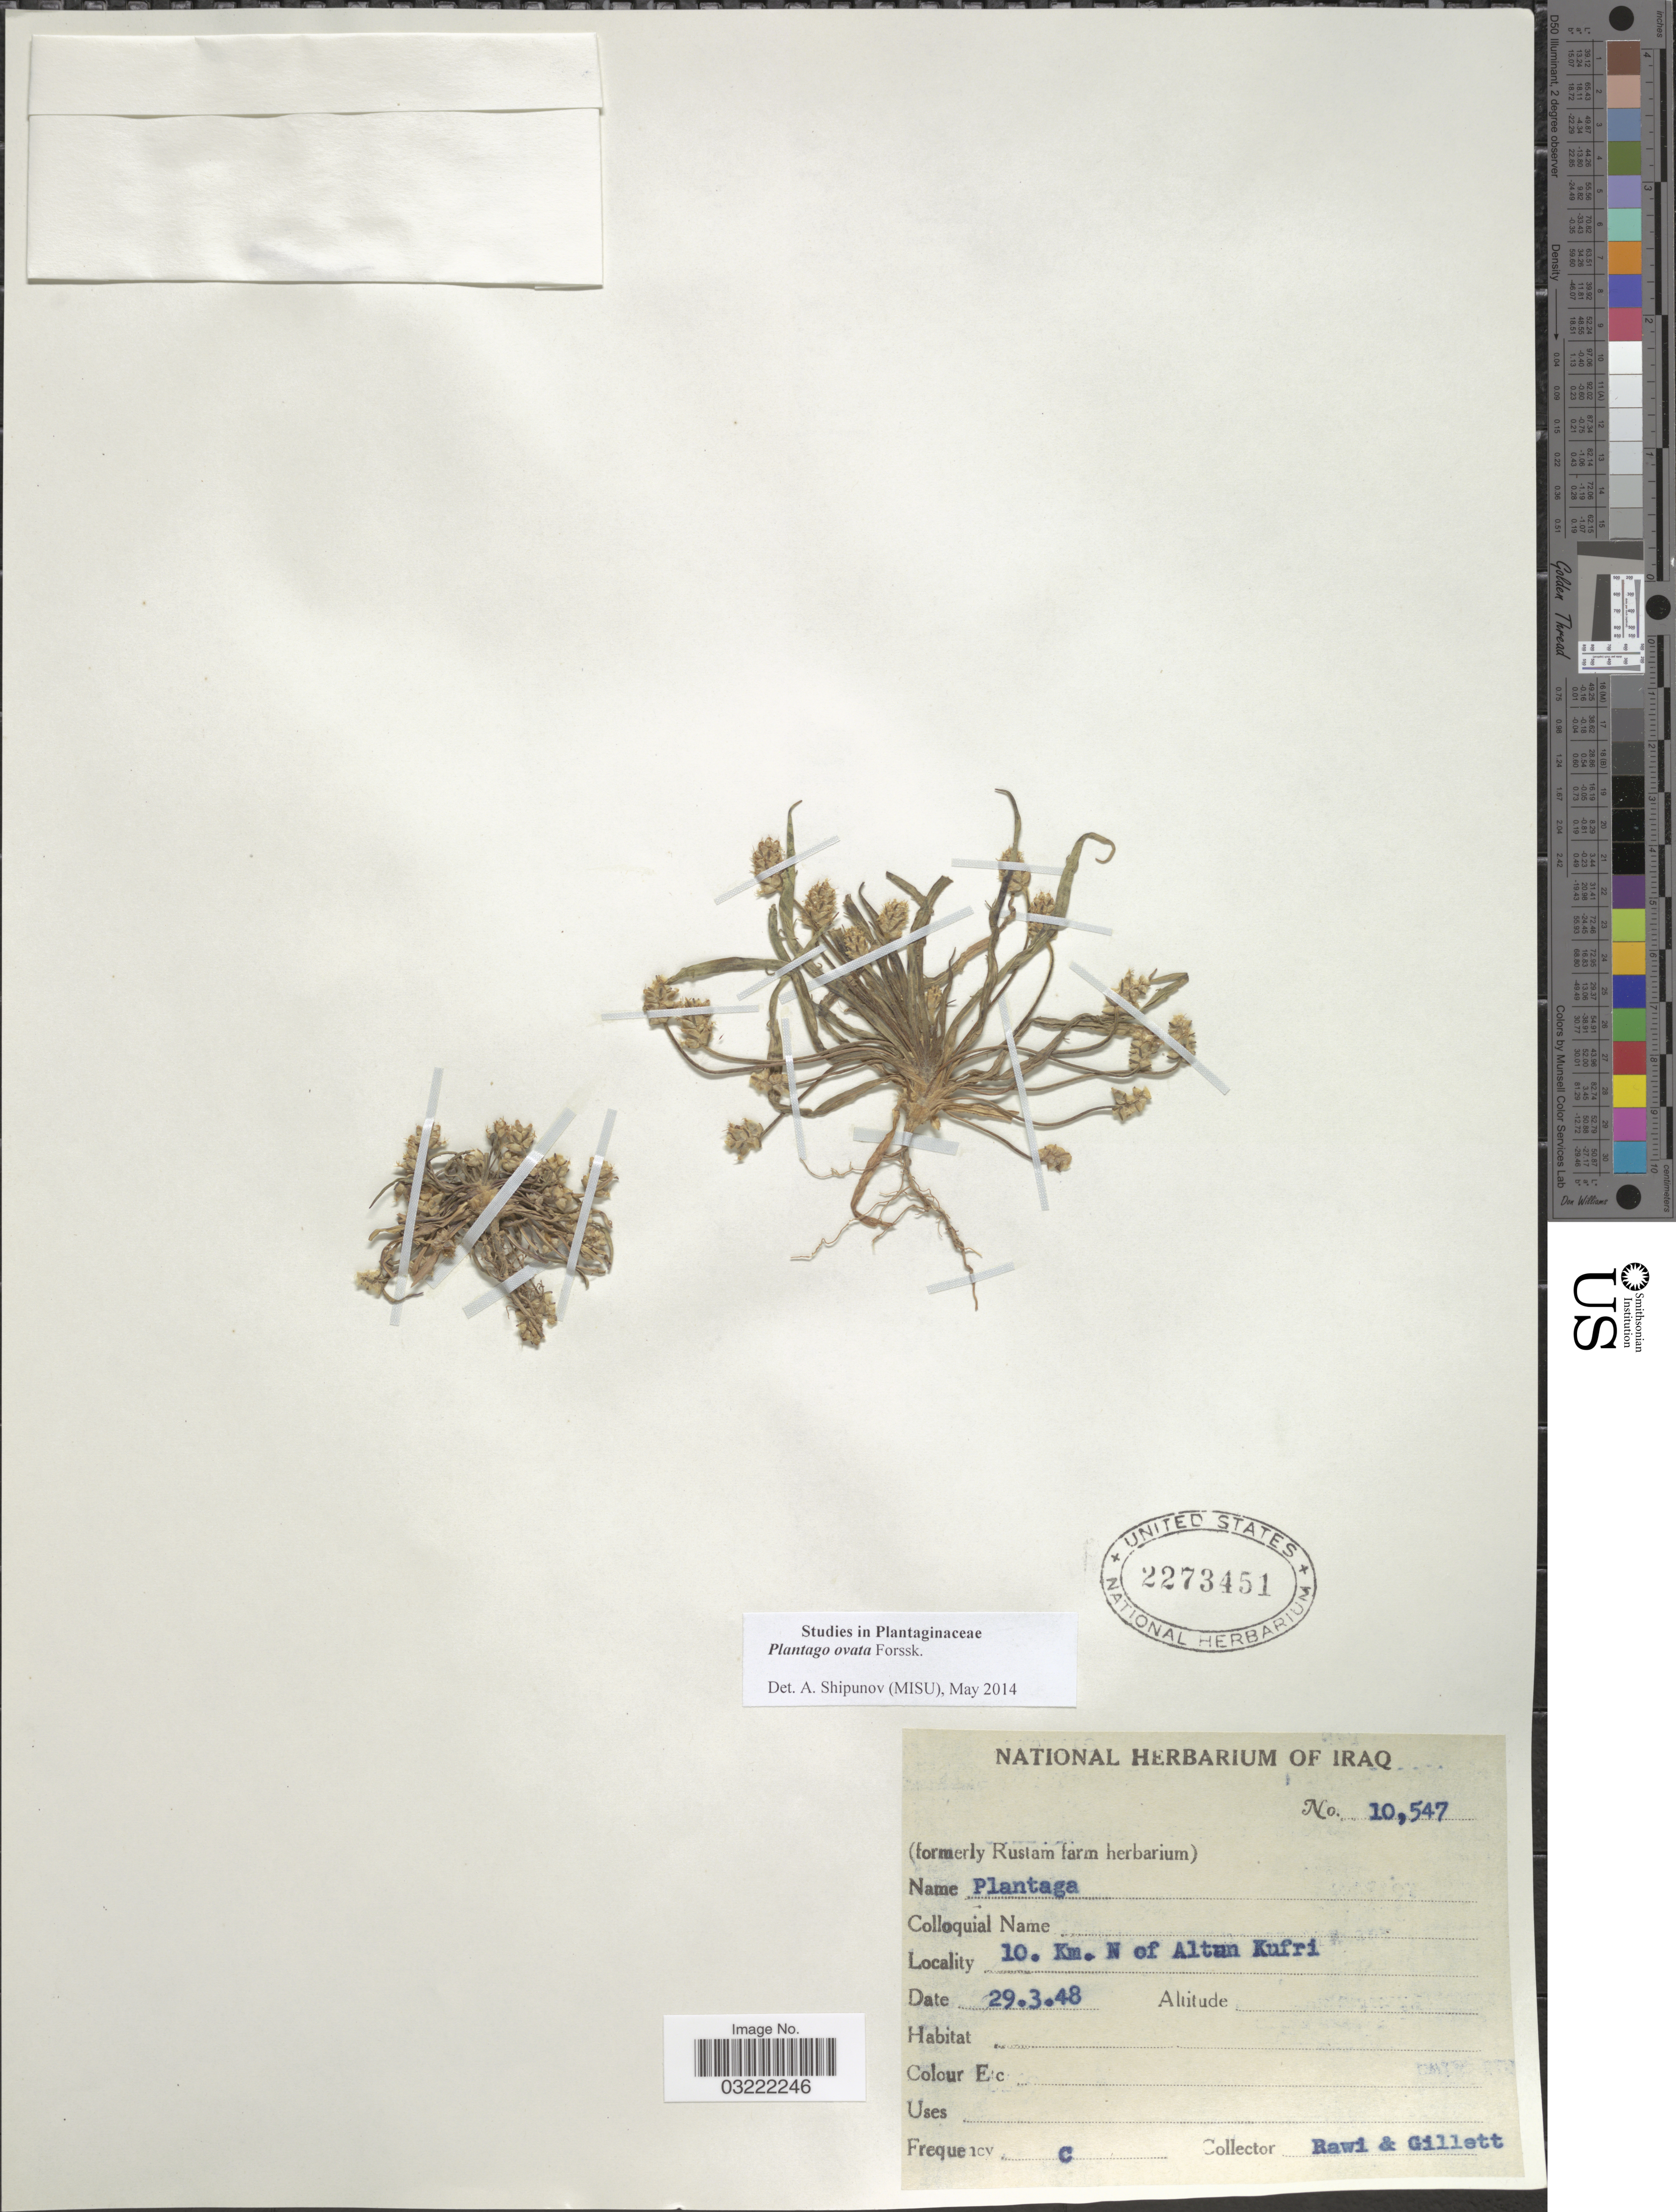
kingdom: Plantae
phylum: Tracheophyta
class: Magnoliopsida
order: Lamiales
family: Plantaginaceae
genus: Plantago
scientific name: Plantago ovata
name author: Forssk.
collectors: -. Rawi & Gillett, --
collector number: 10547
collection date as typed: Transcribed d/m/y: 29/3/48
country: Iraq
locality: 10 Km. N of Altun Kufri.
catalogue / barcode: US 2273451